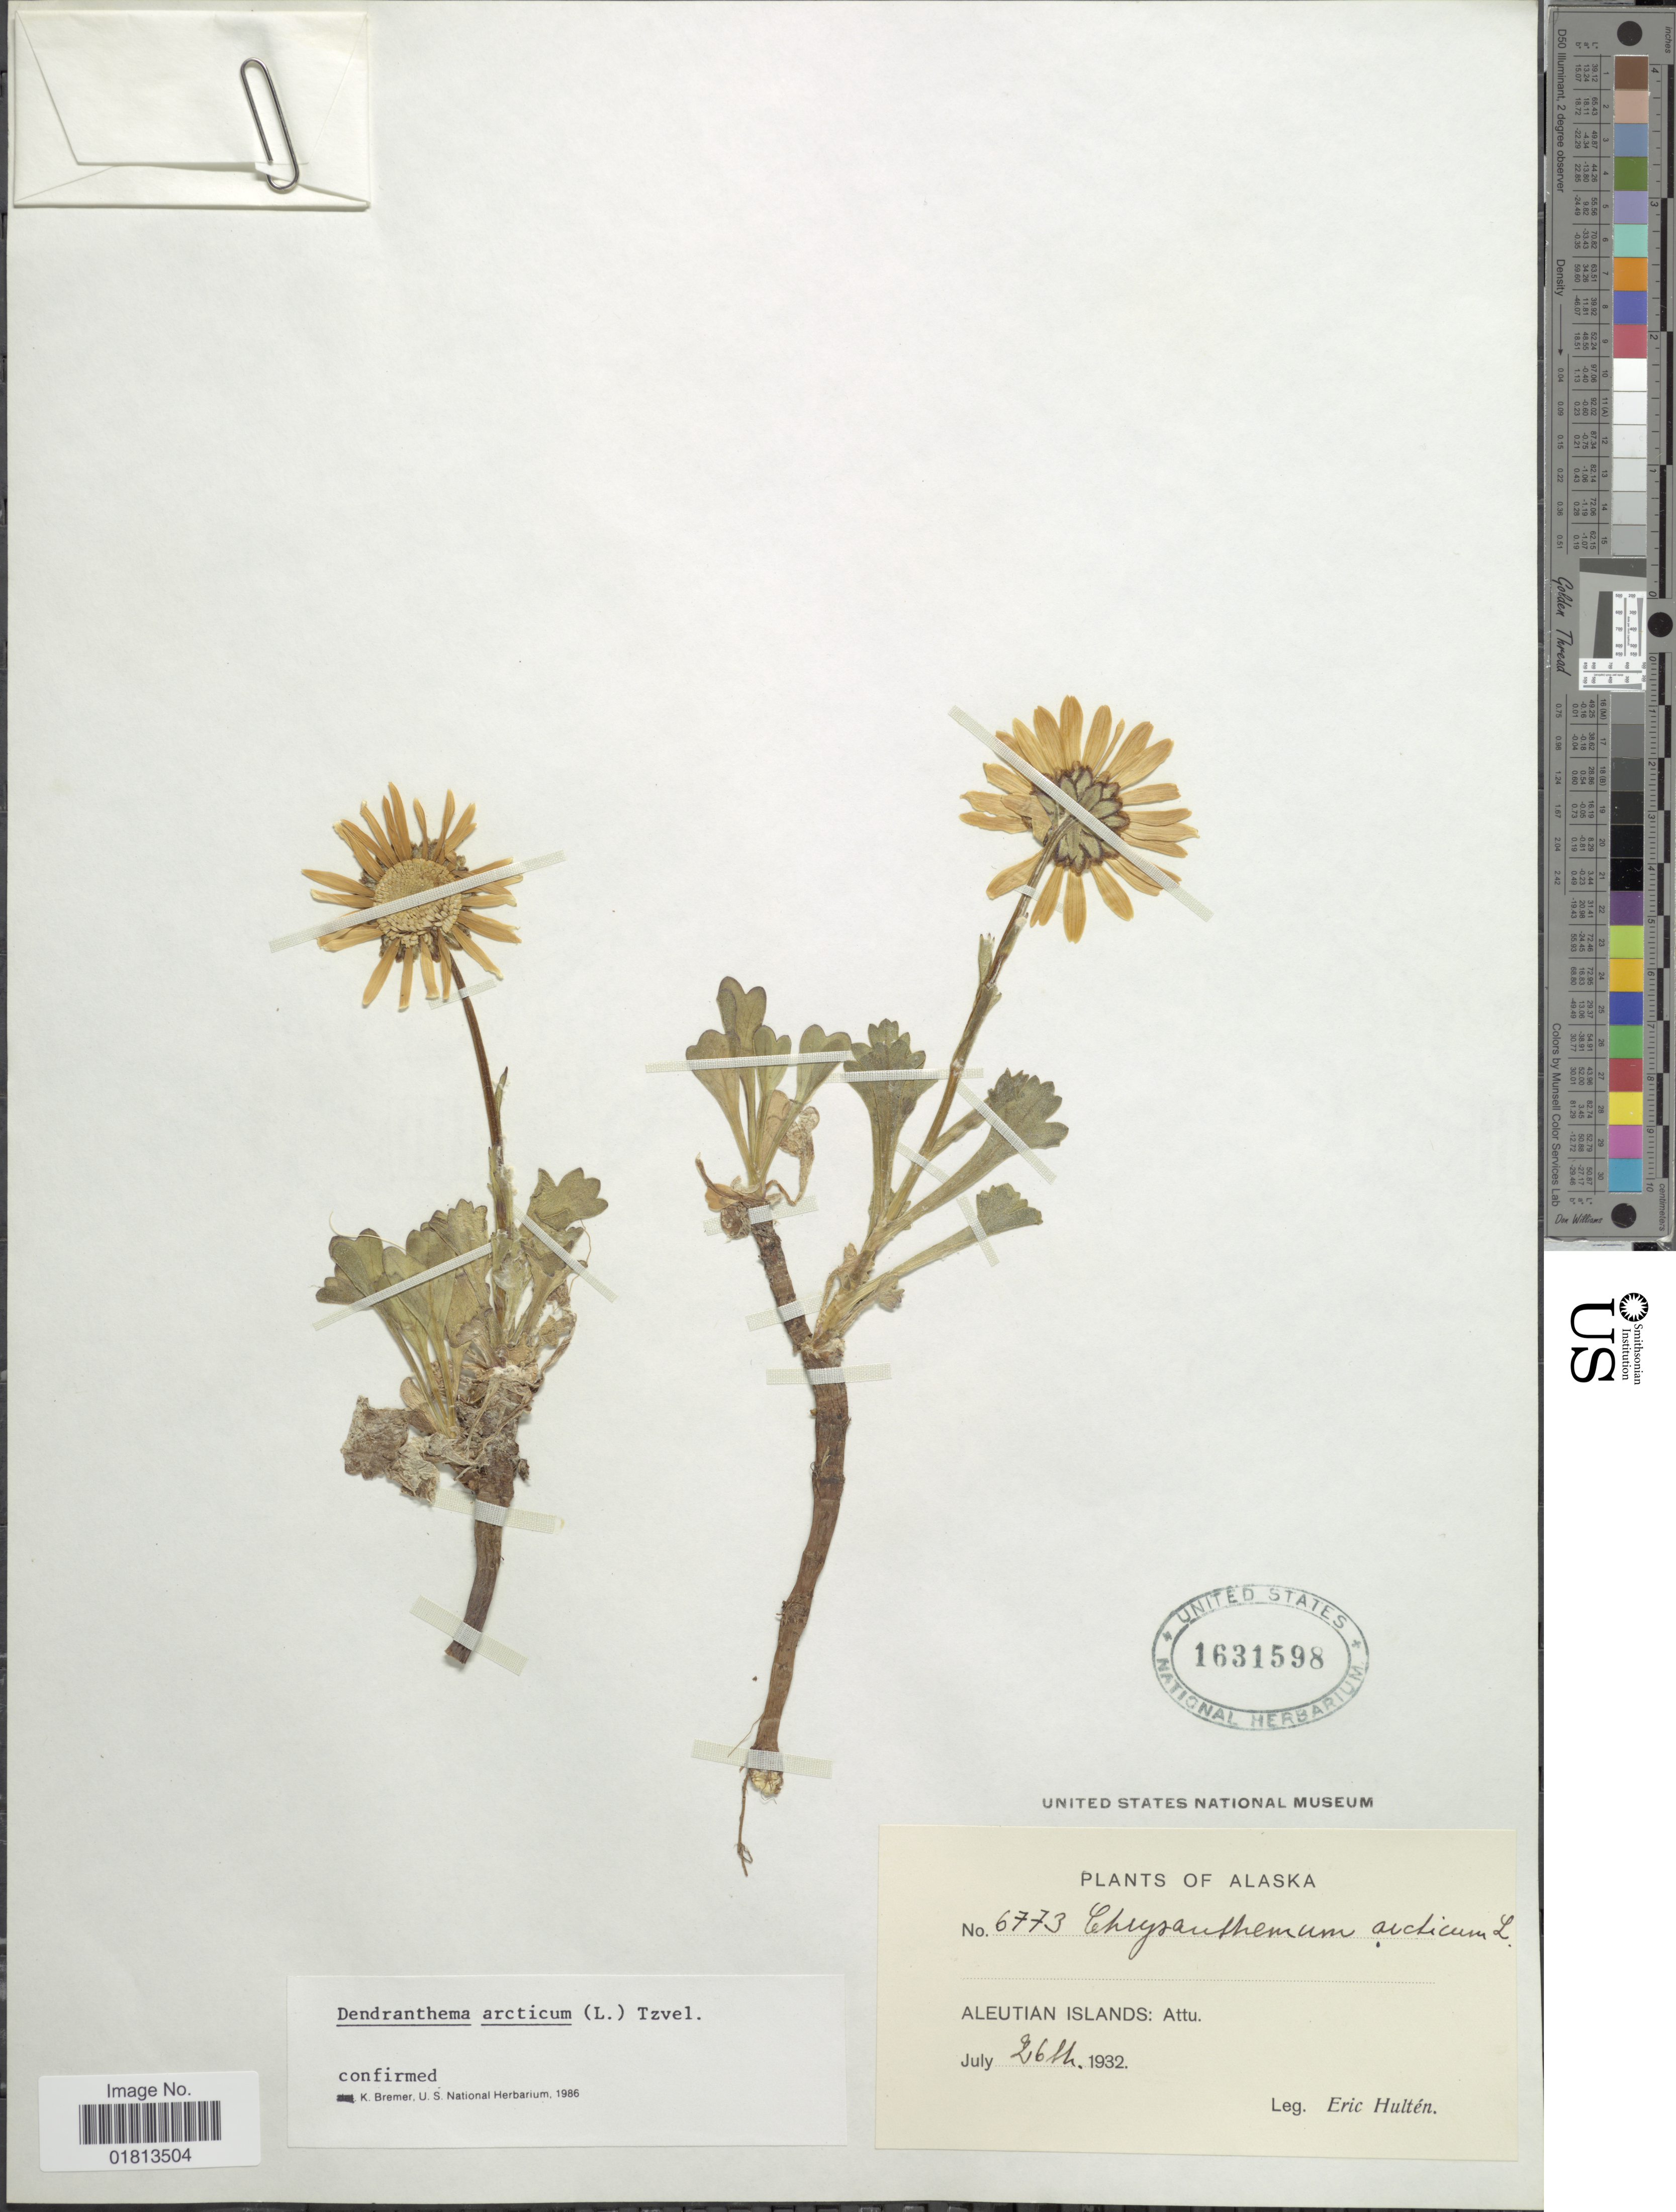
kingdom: Plantae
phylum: Tracheophyta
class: Magnoliopsida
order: Asterales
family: Asteraceae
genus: Dendranthema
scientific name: Dendranthema arcticum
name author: (L.) Tzvelev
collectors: E. G. Hultén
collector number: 6773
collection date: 1932-07-26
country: United States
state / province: Alaska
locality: Aleutan Islands: Attu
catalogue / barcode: US 1631598